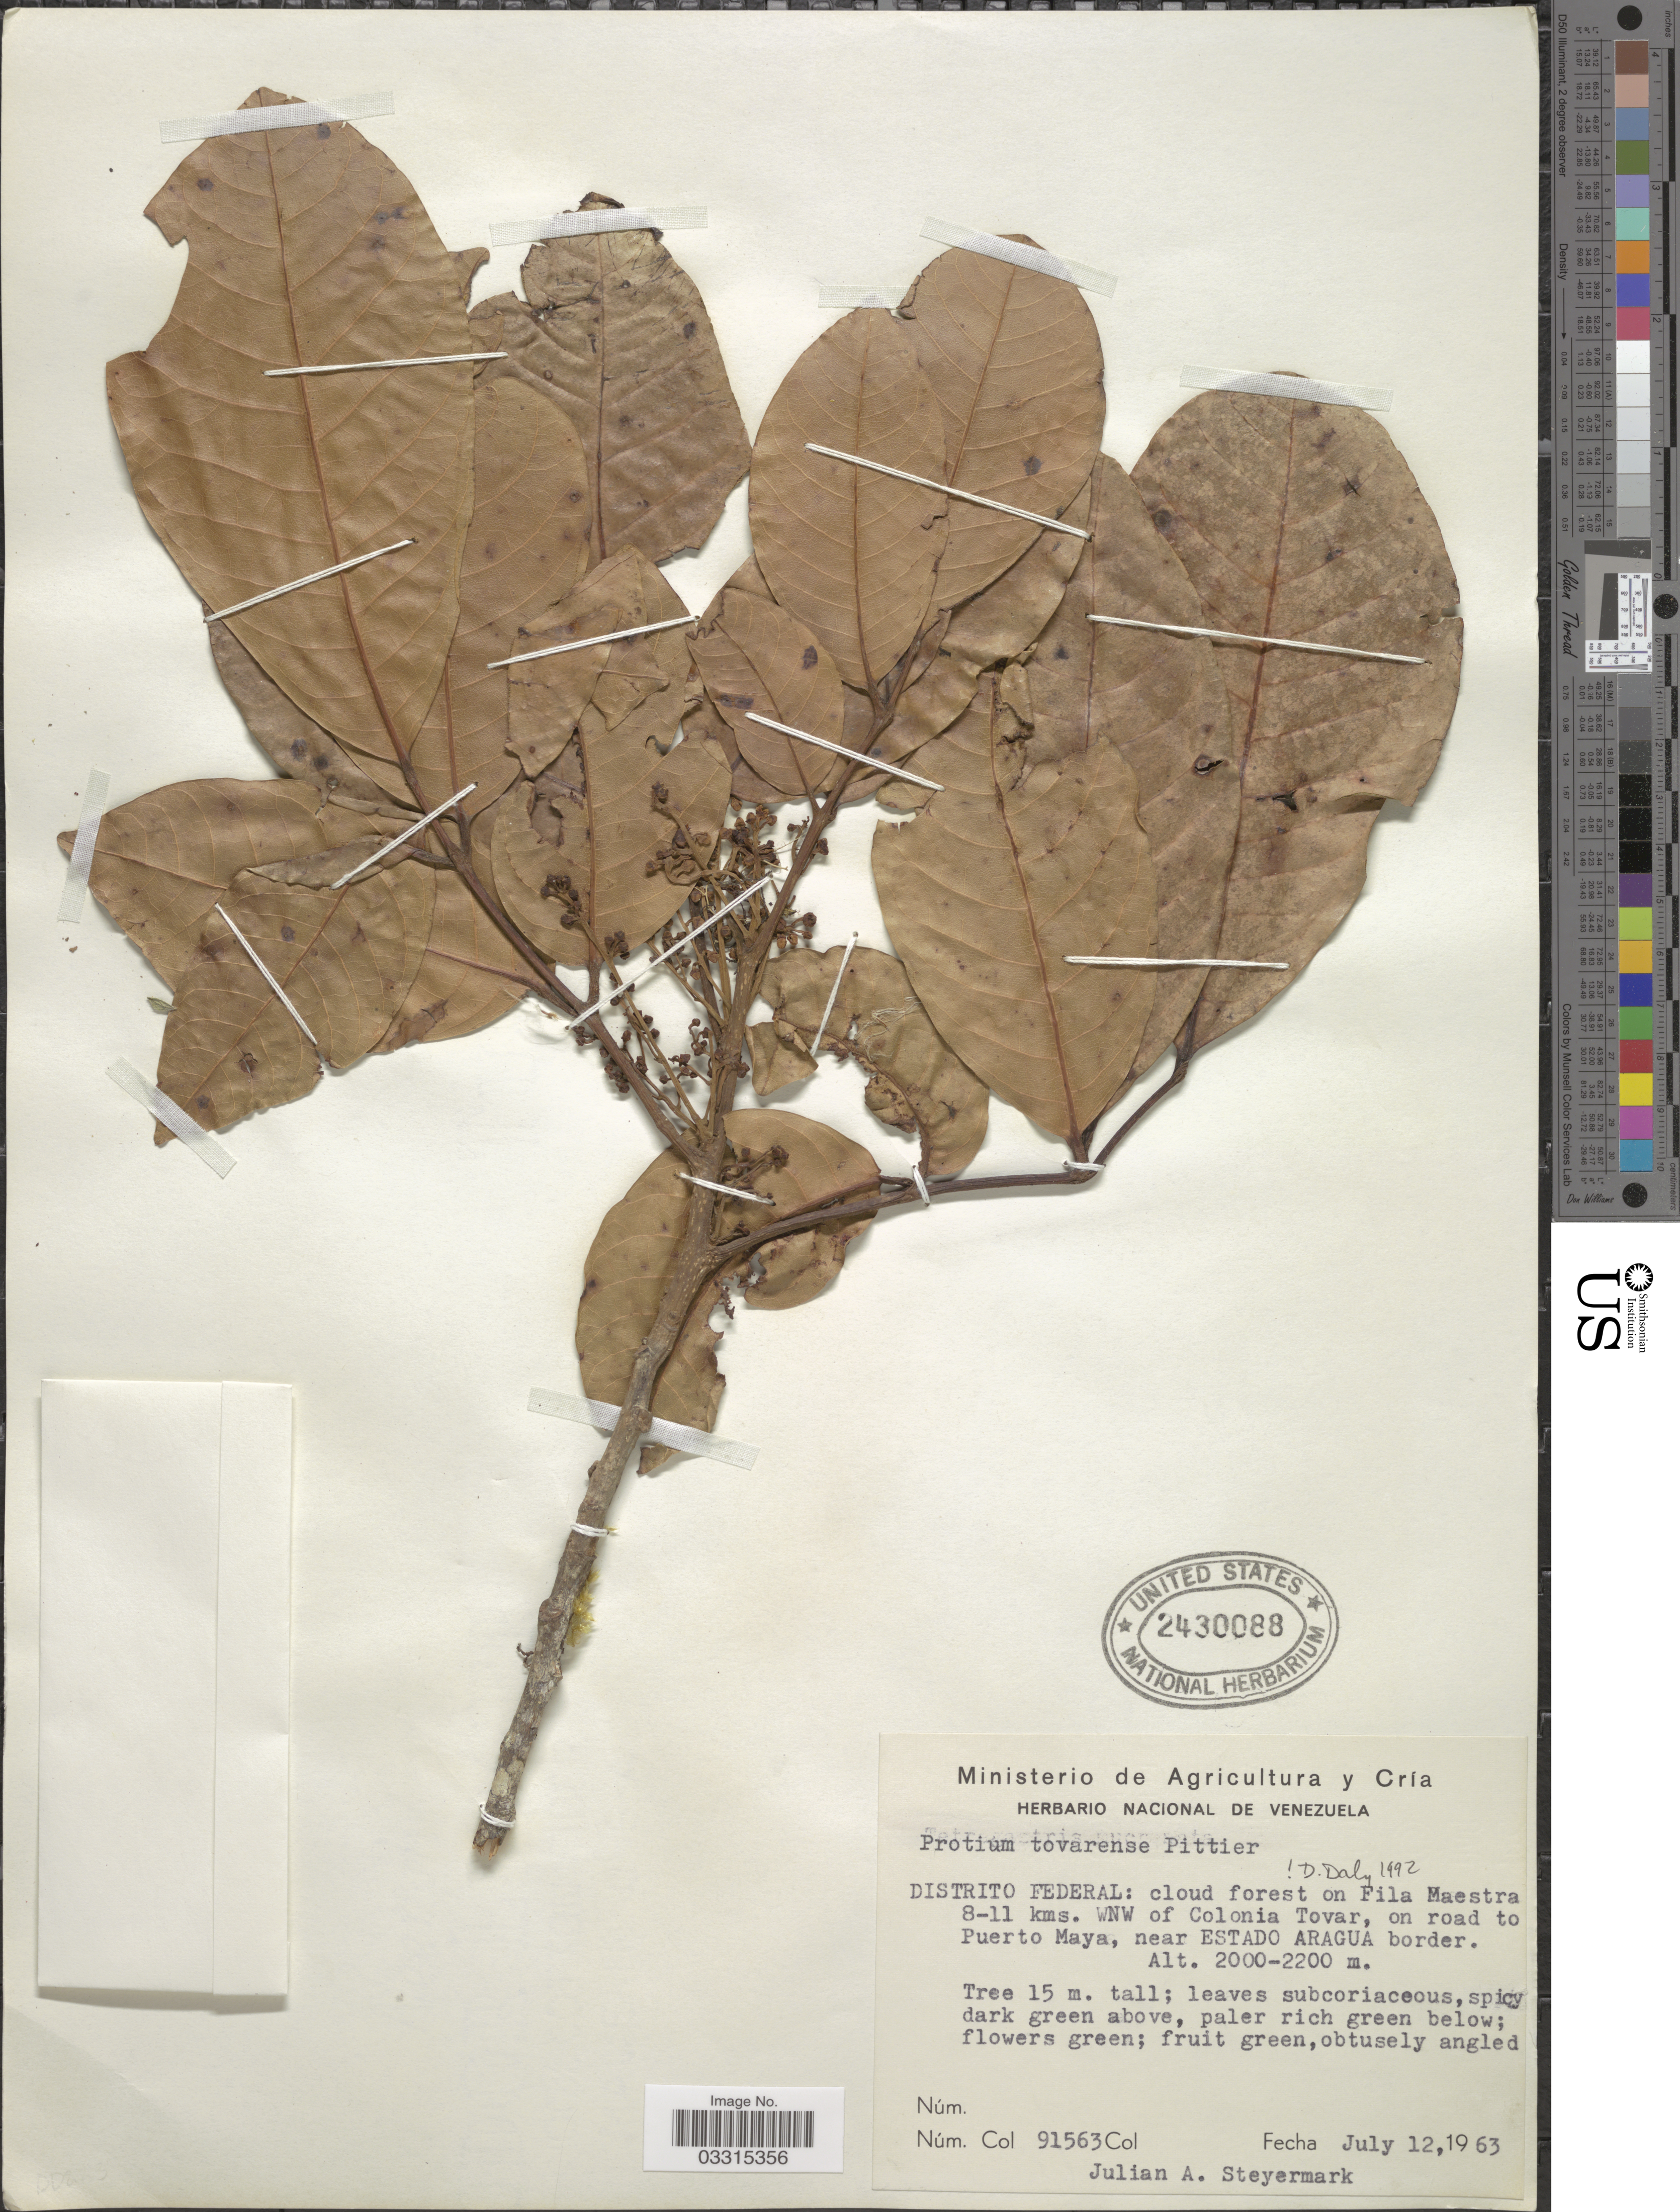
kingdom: Plantae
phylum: Tracheophyta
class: Magnoliopsida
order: Sapindales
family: Burseraceae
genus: Protium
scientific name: Protium tovarense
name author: Pittier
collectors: J. Steyermark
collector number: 91563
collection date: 1963-07-12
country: Venezuela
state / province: Aragua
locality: Distrito Federal: cloud forest on Fila Maestra 8-11 kms. WNW of Colonia Tovar, on road to Puerto Maya, near Estado Aragua border.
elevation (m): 2000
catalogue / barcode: US 2430088